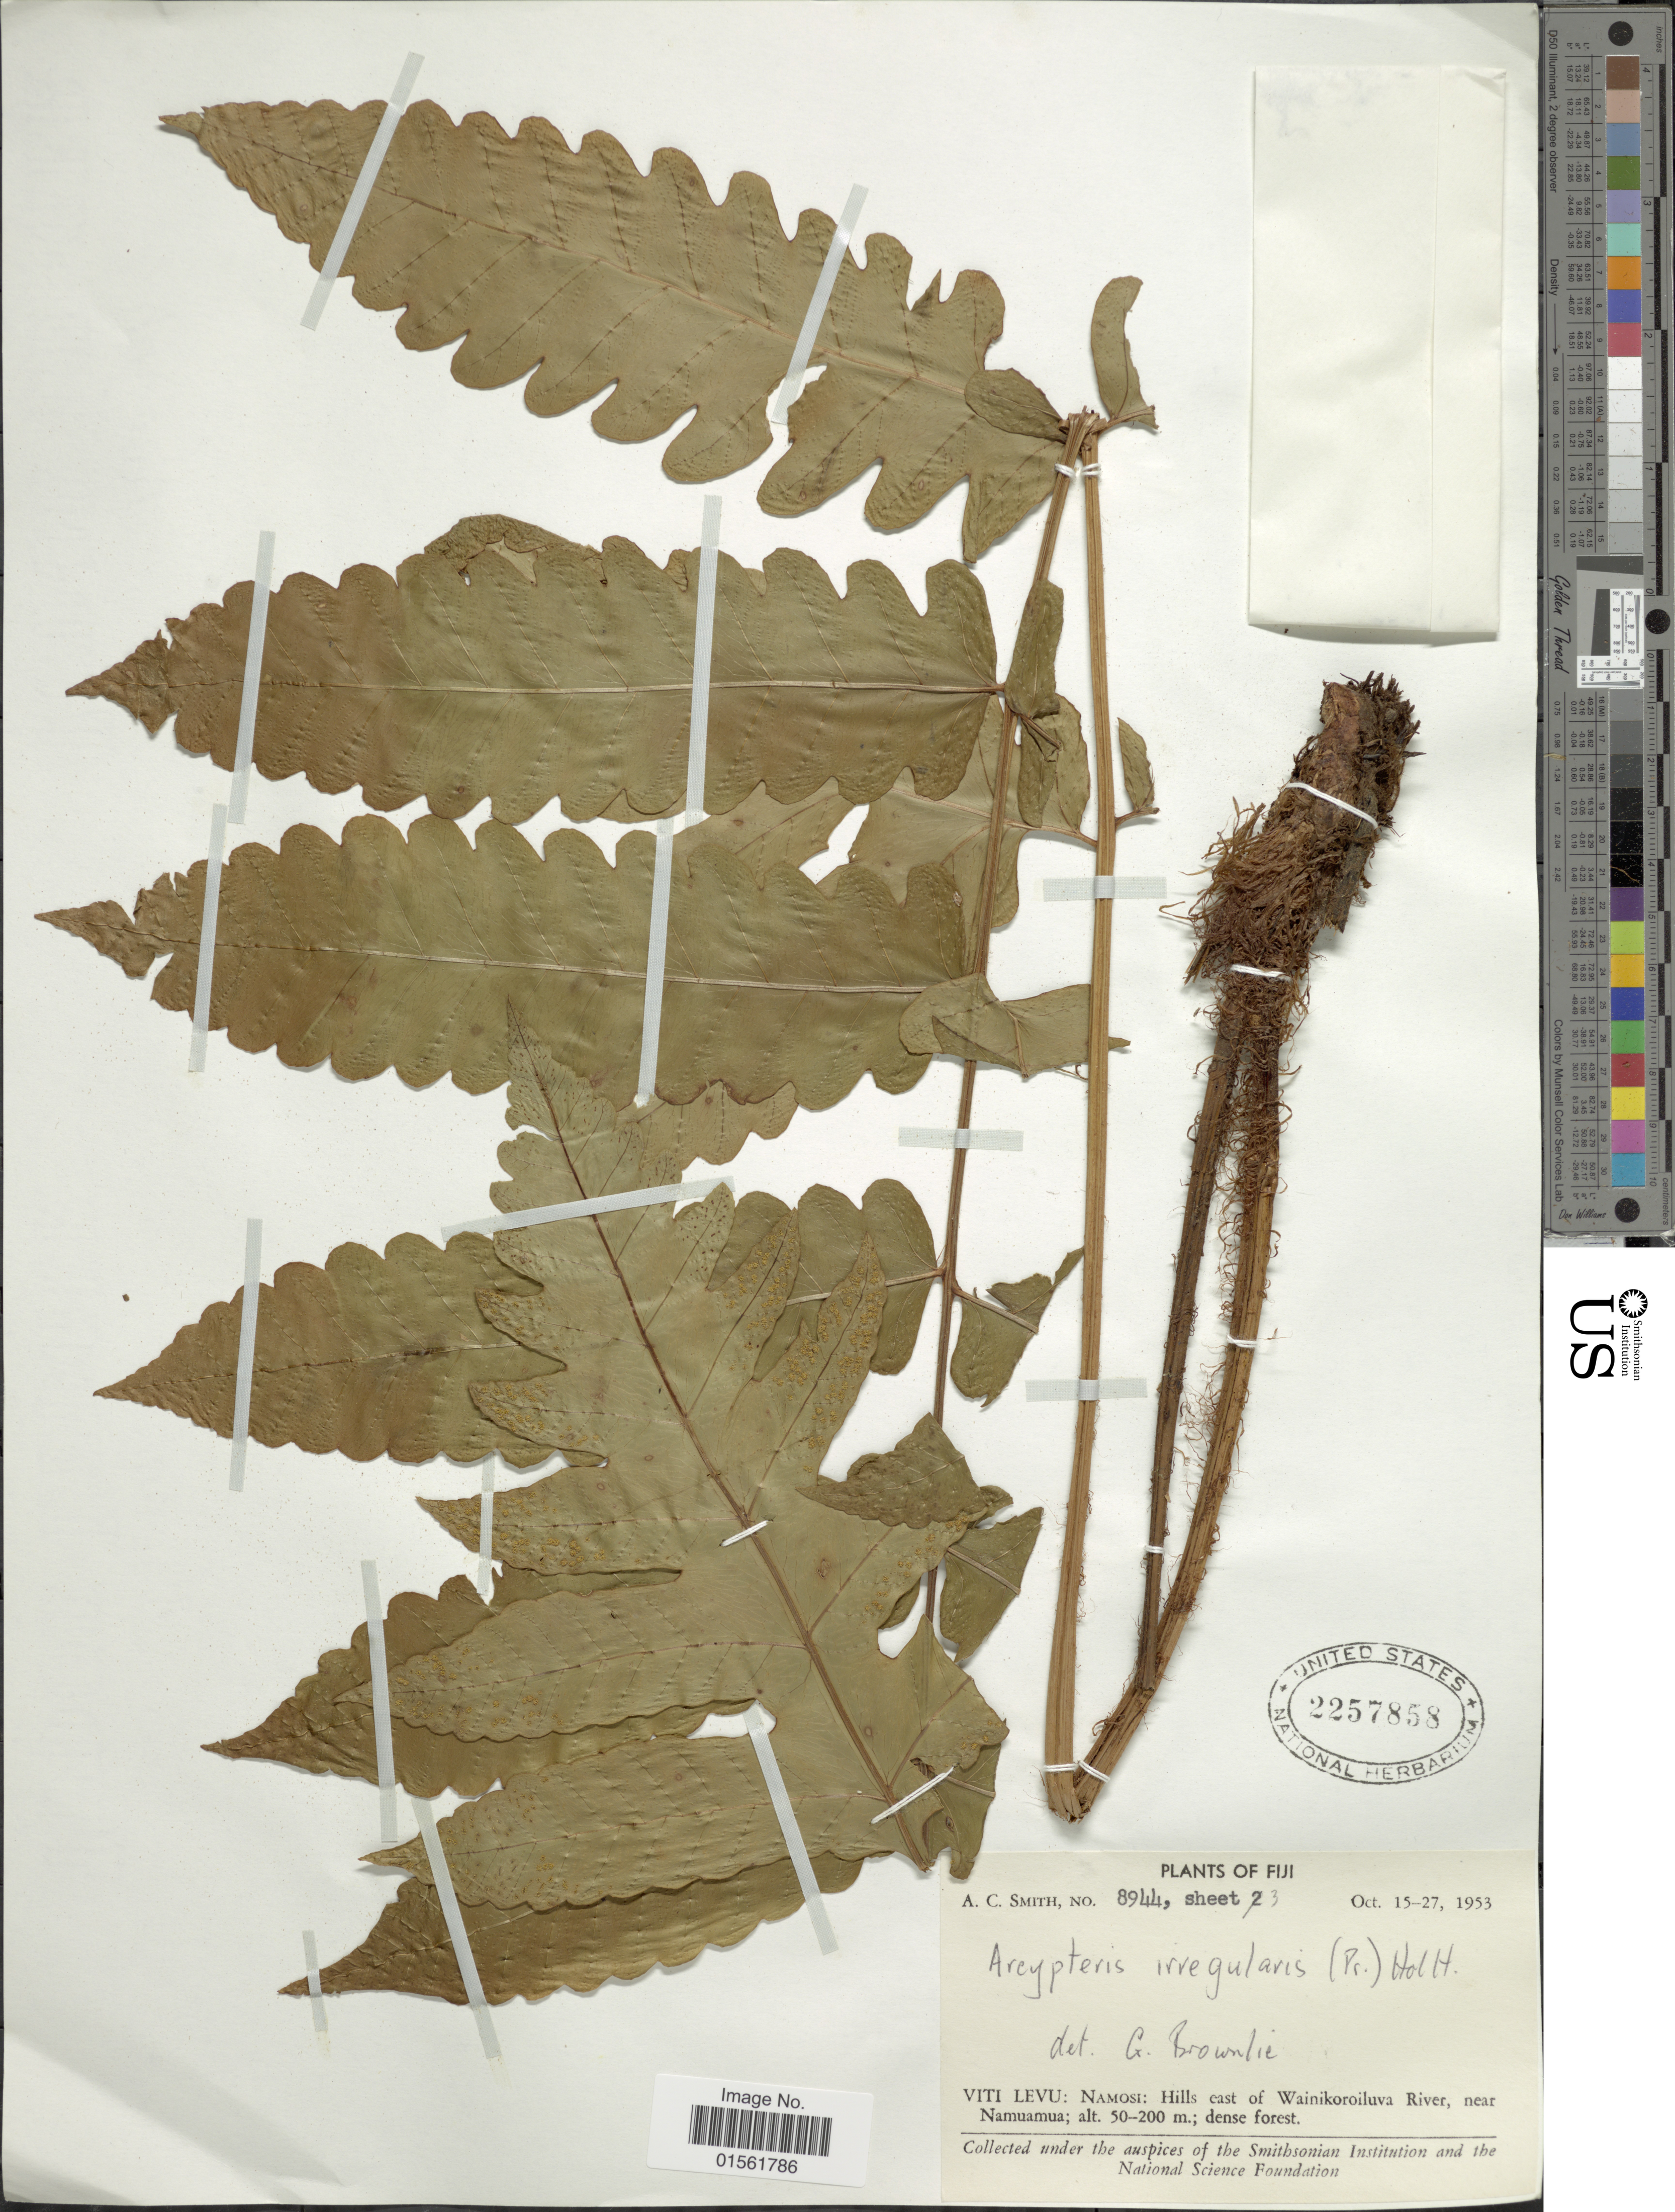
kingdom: Plantae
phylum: Tracheophyta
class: Polypodiopsida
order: Polypodiales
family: Dryopteridaceae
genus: Pleocnemia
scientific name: Pleocnemia irregularis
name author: (C. Presl) Holttum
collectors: A. C. Smith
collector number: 8944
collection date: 1953-10-15/1953-10-27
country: Fiji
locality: Viti Levu: Namosi: Hills east of Wainikoroiluva River, near Namuamua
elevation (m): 50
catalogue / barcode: US 2257858